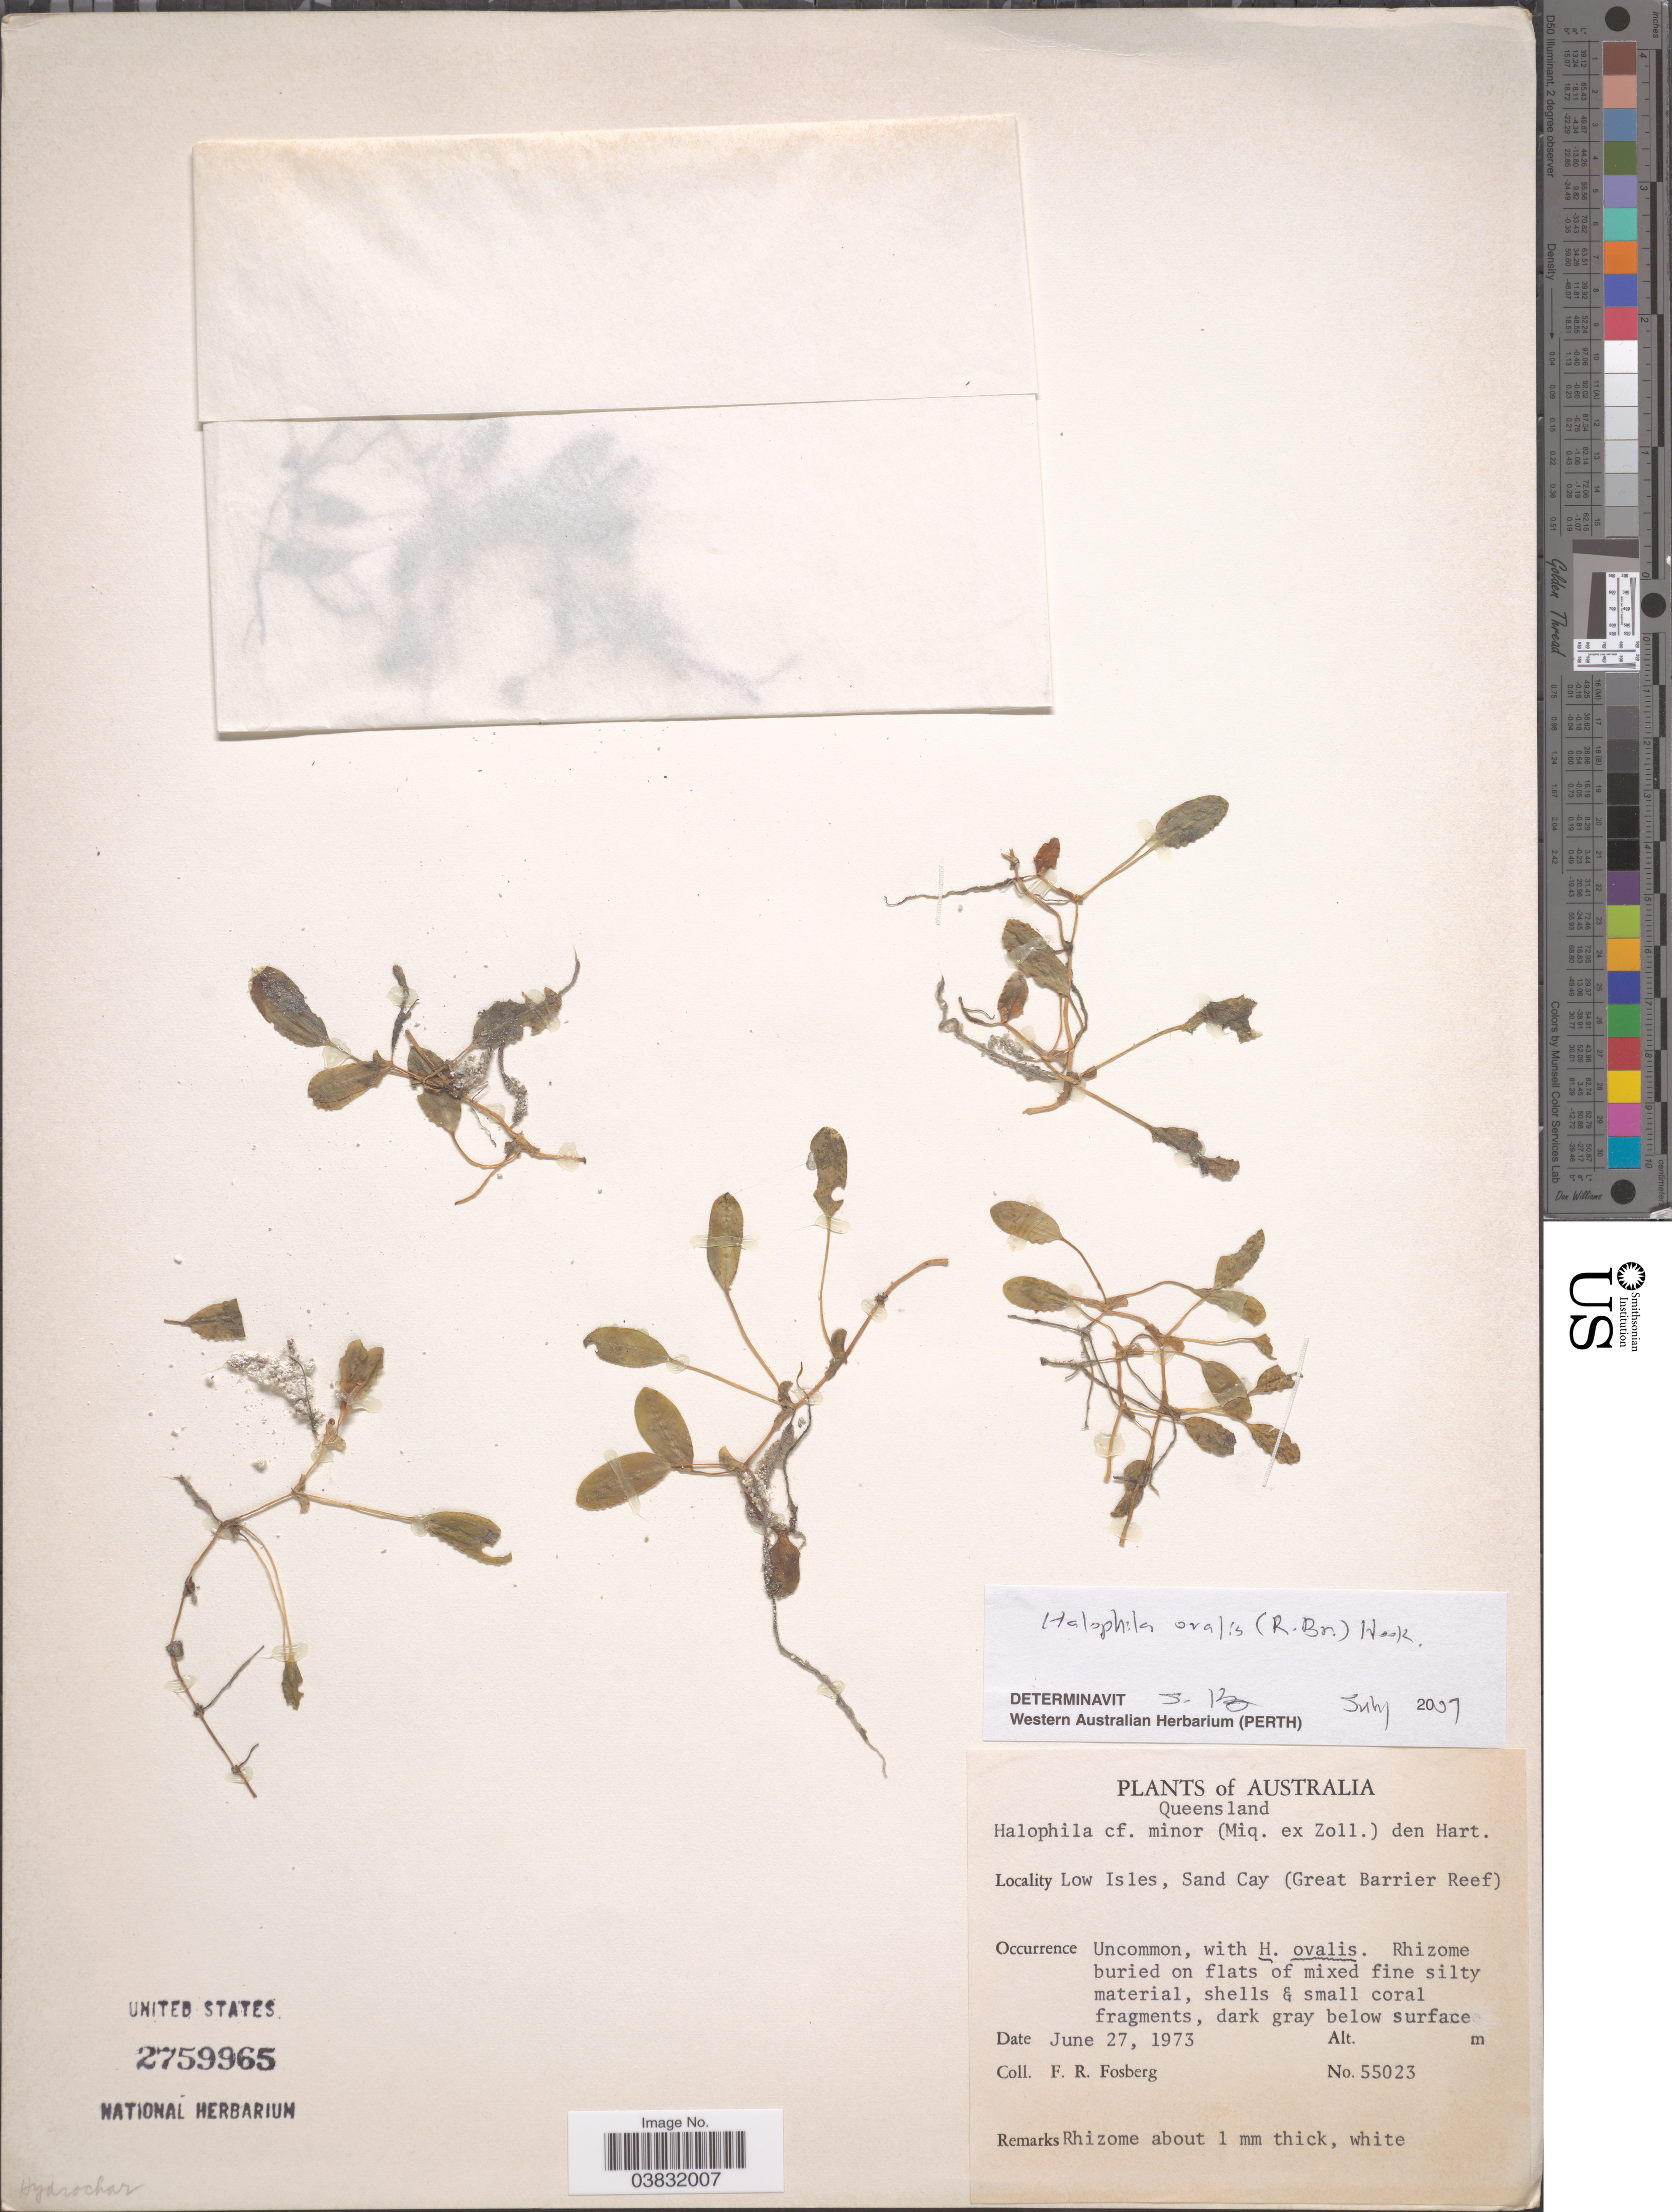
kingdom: Plantae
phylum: Tracheophyta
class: Liliopsida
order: Alismatales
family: Hydrocharitaceae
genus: Halophila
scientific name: Halophila ovalis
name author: (R. Br.) Hook. f.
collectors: F. R. Fosberg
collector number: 55023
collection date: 1973-06-27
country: Australia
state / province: Queensland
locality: Low Isles, Sand Cay (Great Barrier Reef).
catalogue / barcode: US 2759965